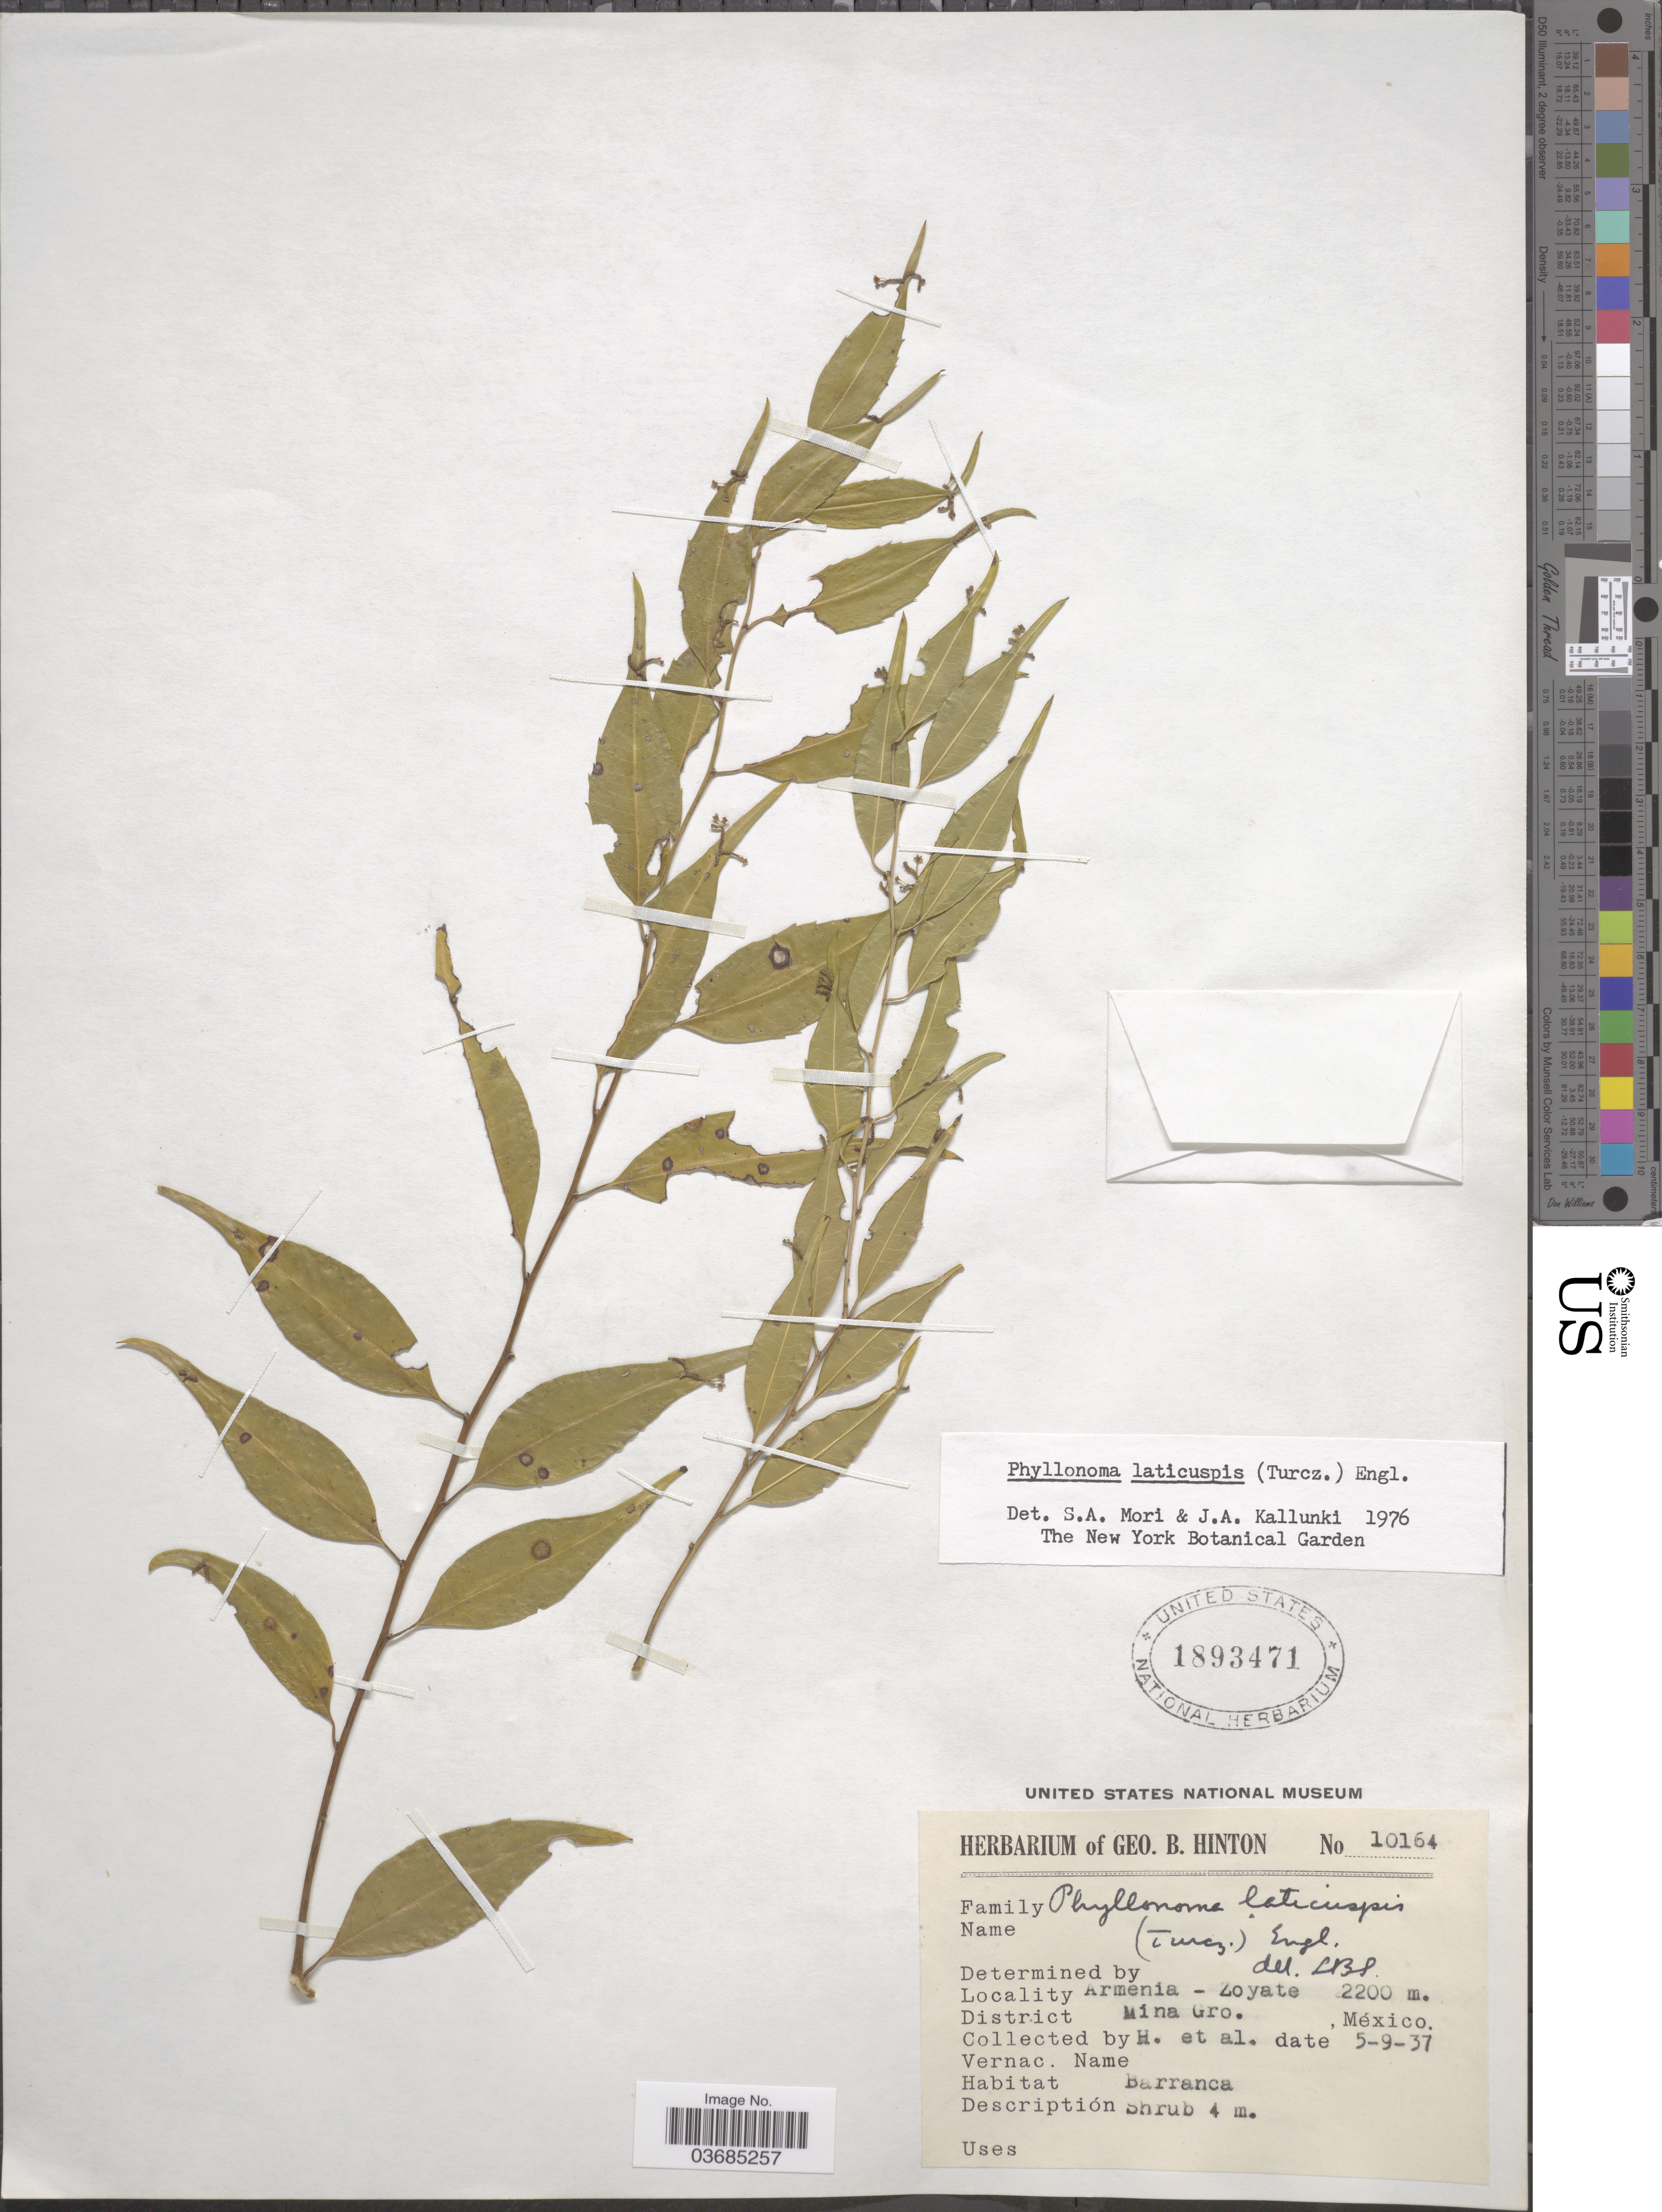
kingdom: Plantae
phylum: Tracheophyta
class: Magnoliopsida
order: Aquifoliales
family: Phyllonomaceae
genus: Phyllonoma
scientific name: Phyllonoma laticuspis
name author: (Turcz.) Engl.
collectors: G. B. Hinton & et al.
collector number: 10164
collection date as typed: Transcribed d/m/y: 5/9/37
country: Mexico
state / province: Guerrero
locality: Armenia - Zoyate. District Mina Gro.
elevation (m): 2200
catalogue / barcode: US 1893471